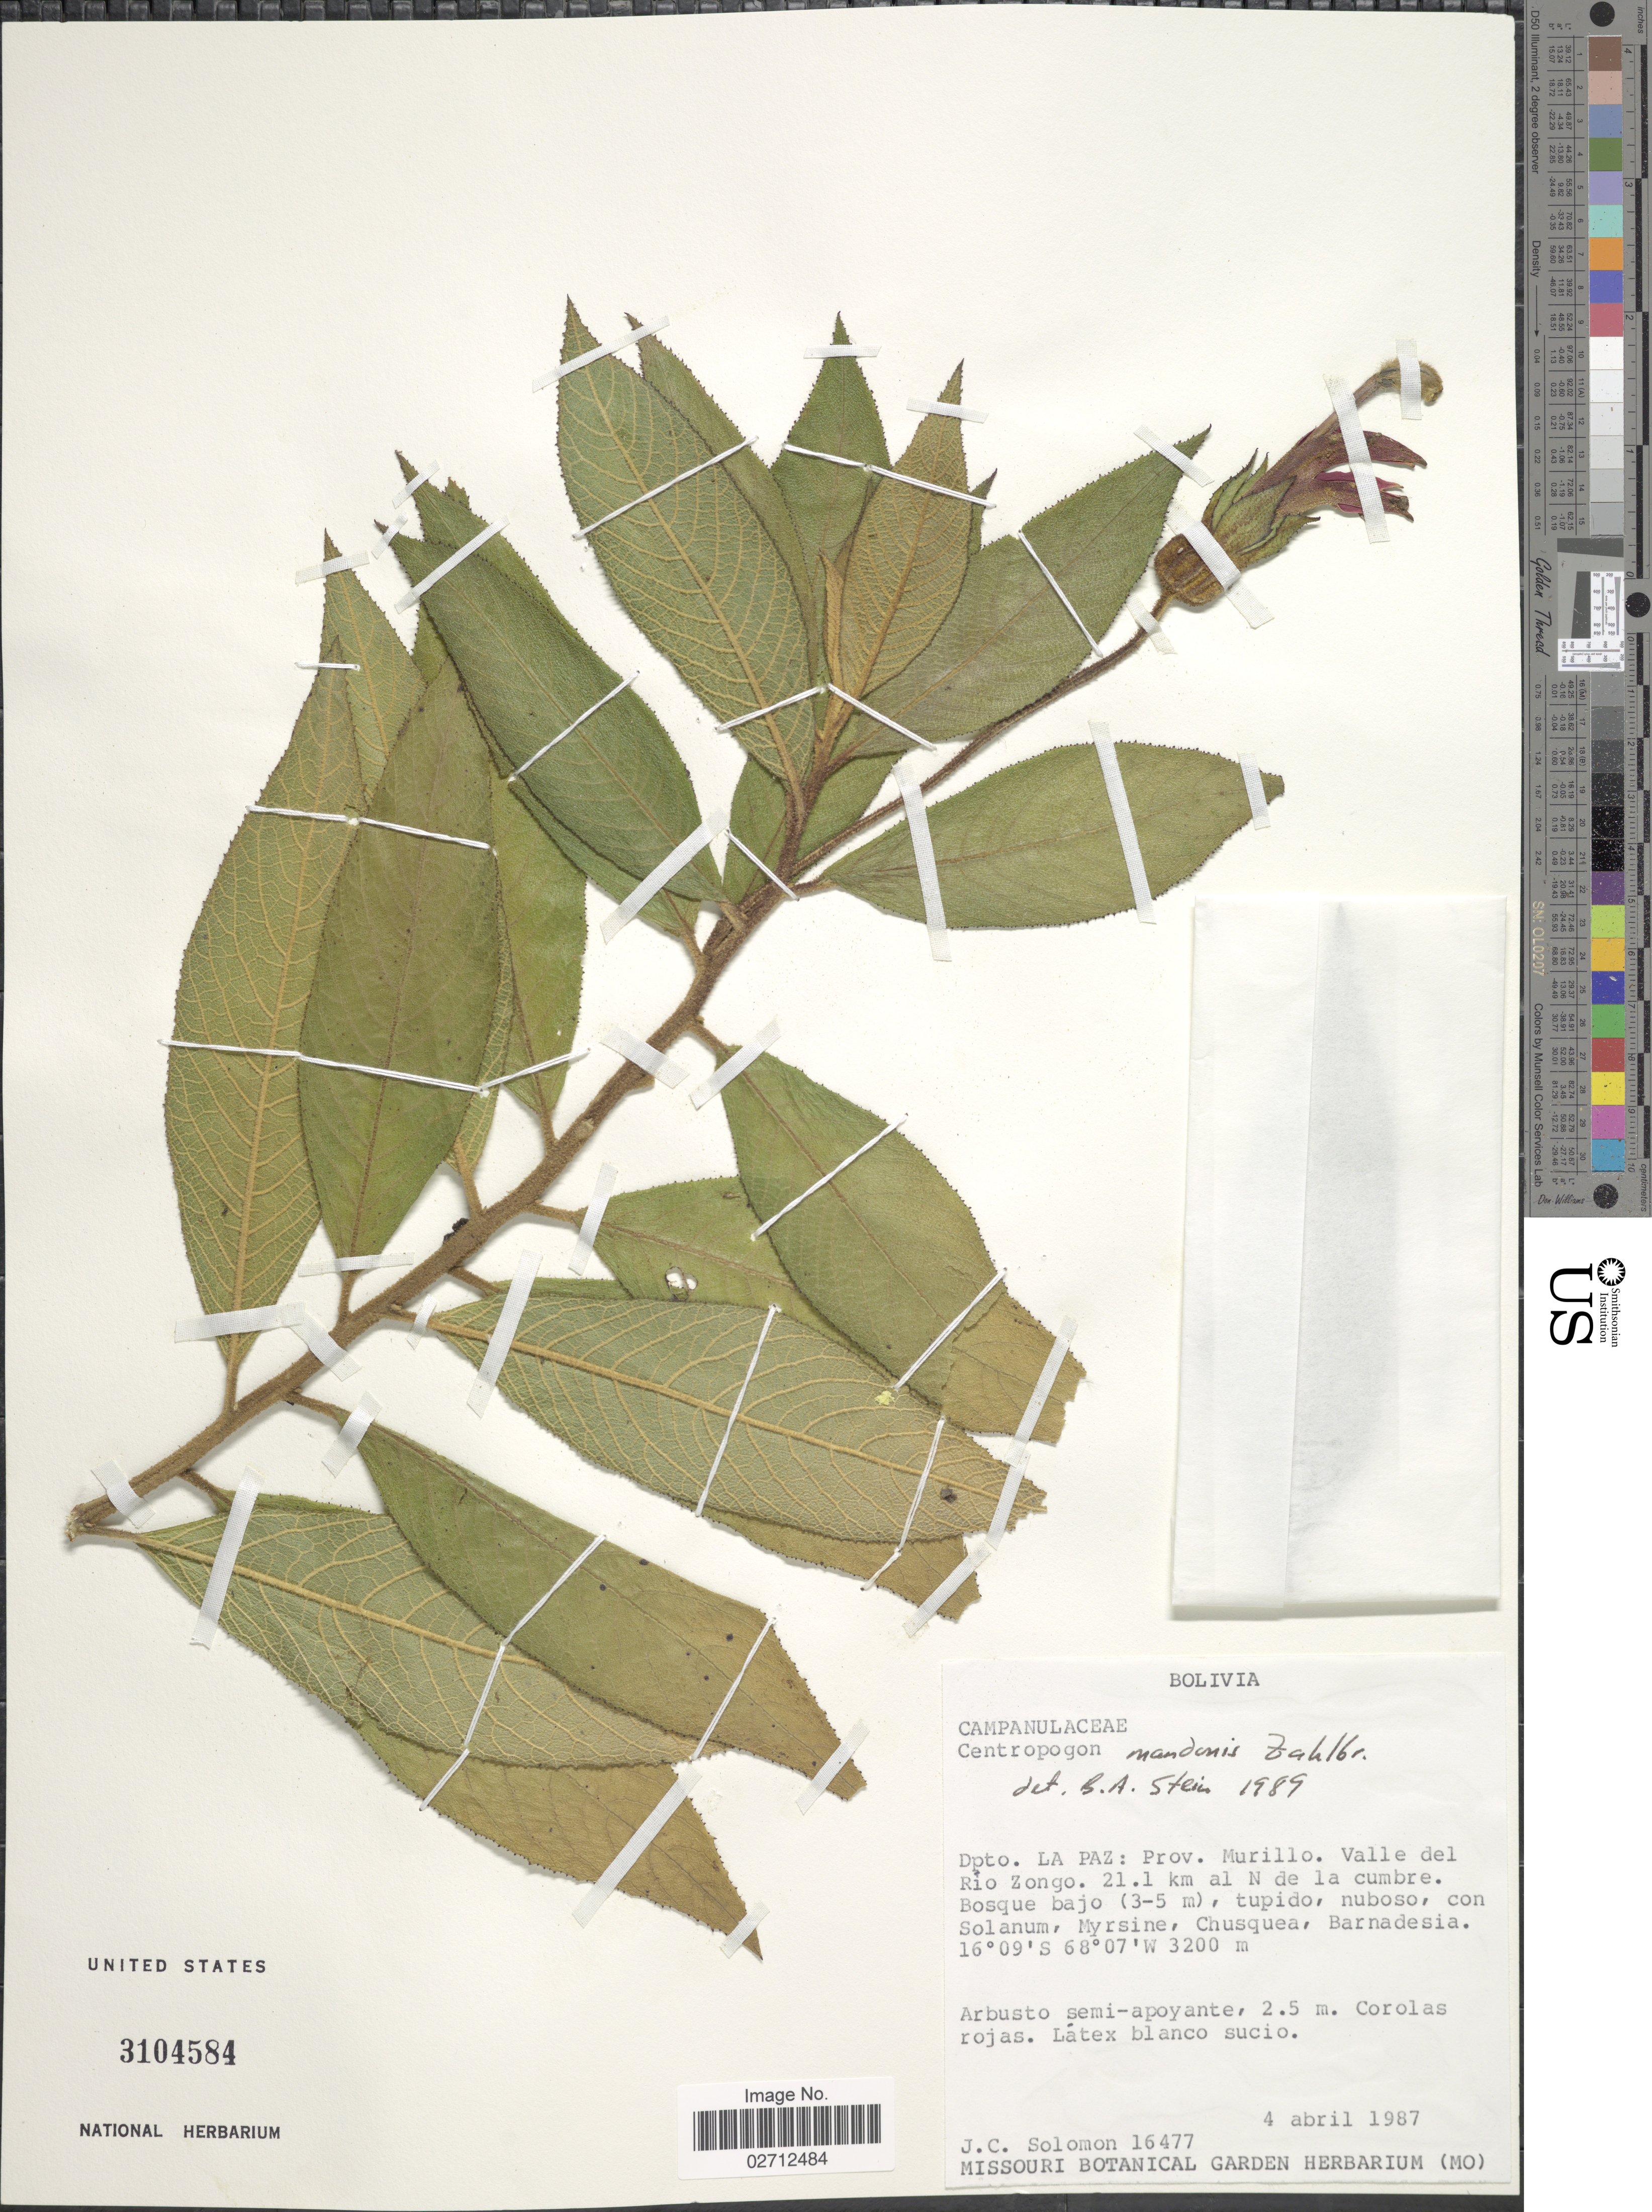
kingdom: Plantae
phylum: Tracheophyta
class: Magnoliopsida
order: Asterales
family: Campanulaceae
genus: Centropogon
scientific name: Centropogon mandonis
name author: Zahlbr.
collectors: J. C. Solomon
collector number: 16477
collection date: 1987-04-04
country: Bolivia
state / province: La Paz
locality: Dpto La Paz; Prov. Murillo. Valle del Río Zongo. 21.2 km al N de la cumbre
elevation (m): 3200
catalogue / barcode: US 3104584